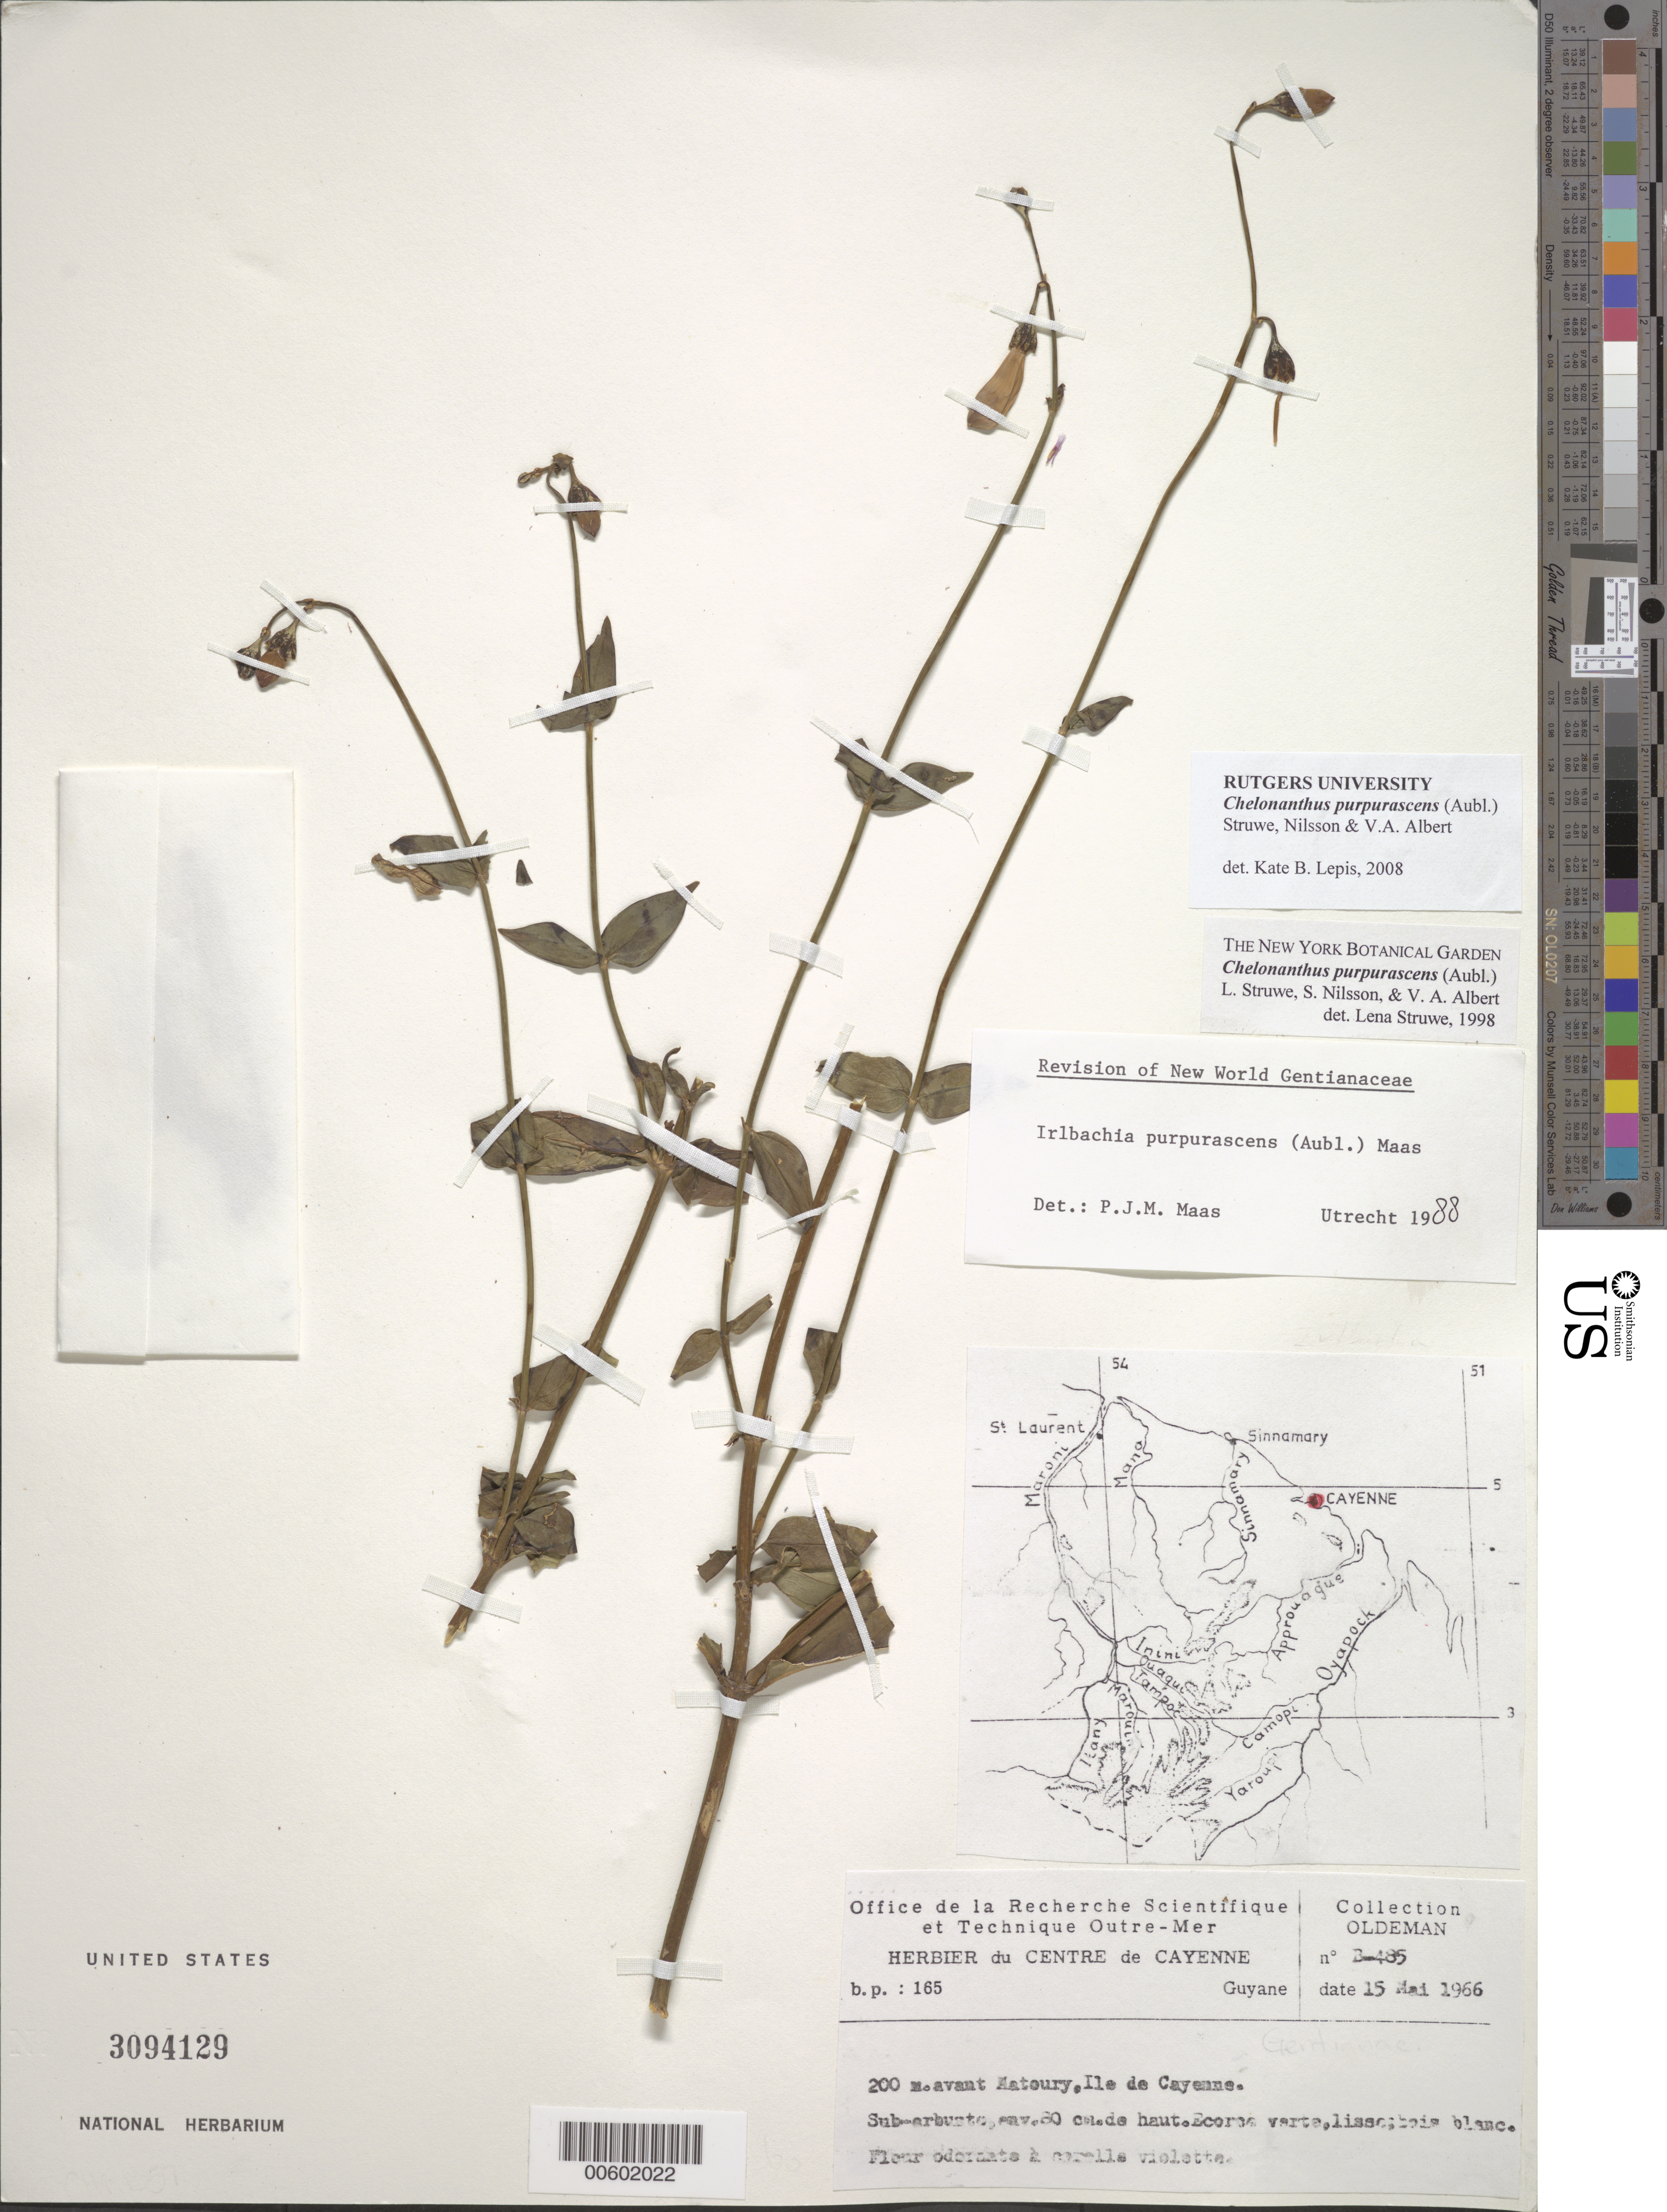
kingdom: Plantae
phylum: Tracheophyta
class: Magnoliopsida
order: Gentianales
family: Gentianaceae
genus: Chelonanthus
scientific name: Chelonanthus purpurascens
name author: (Aubl.) Struwe et al.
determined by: Struwe, L.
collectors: R. Oldeman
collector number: B 485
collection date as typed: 15-May-66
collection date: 1966-05-15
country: French Guiana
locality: Ile de Cayenne, 200 m avant Matoury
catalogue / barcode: US 3094129